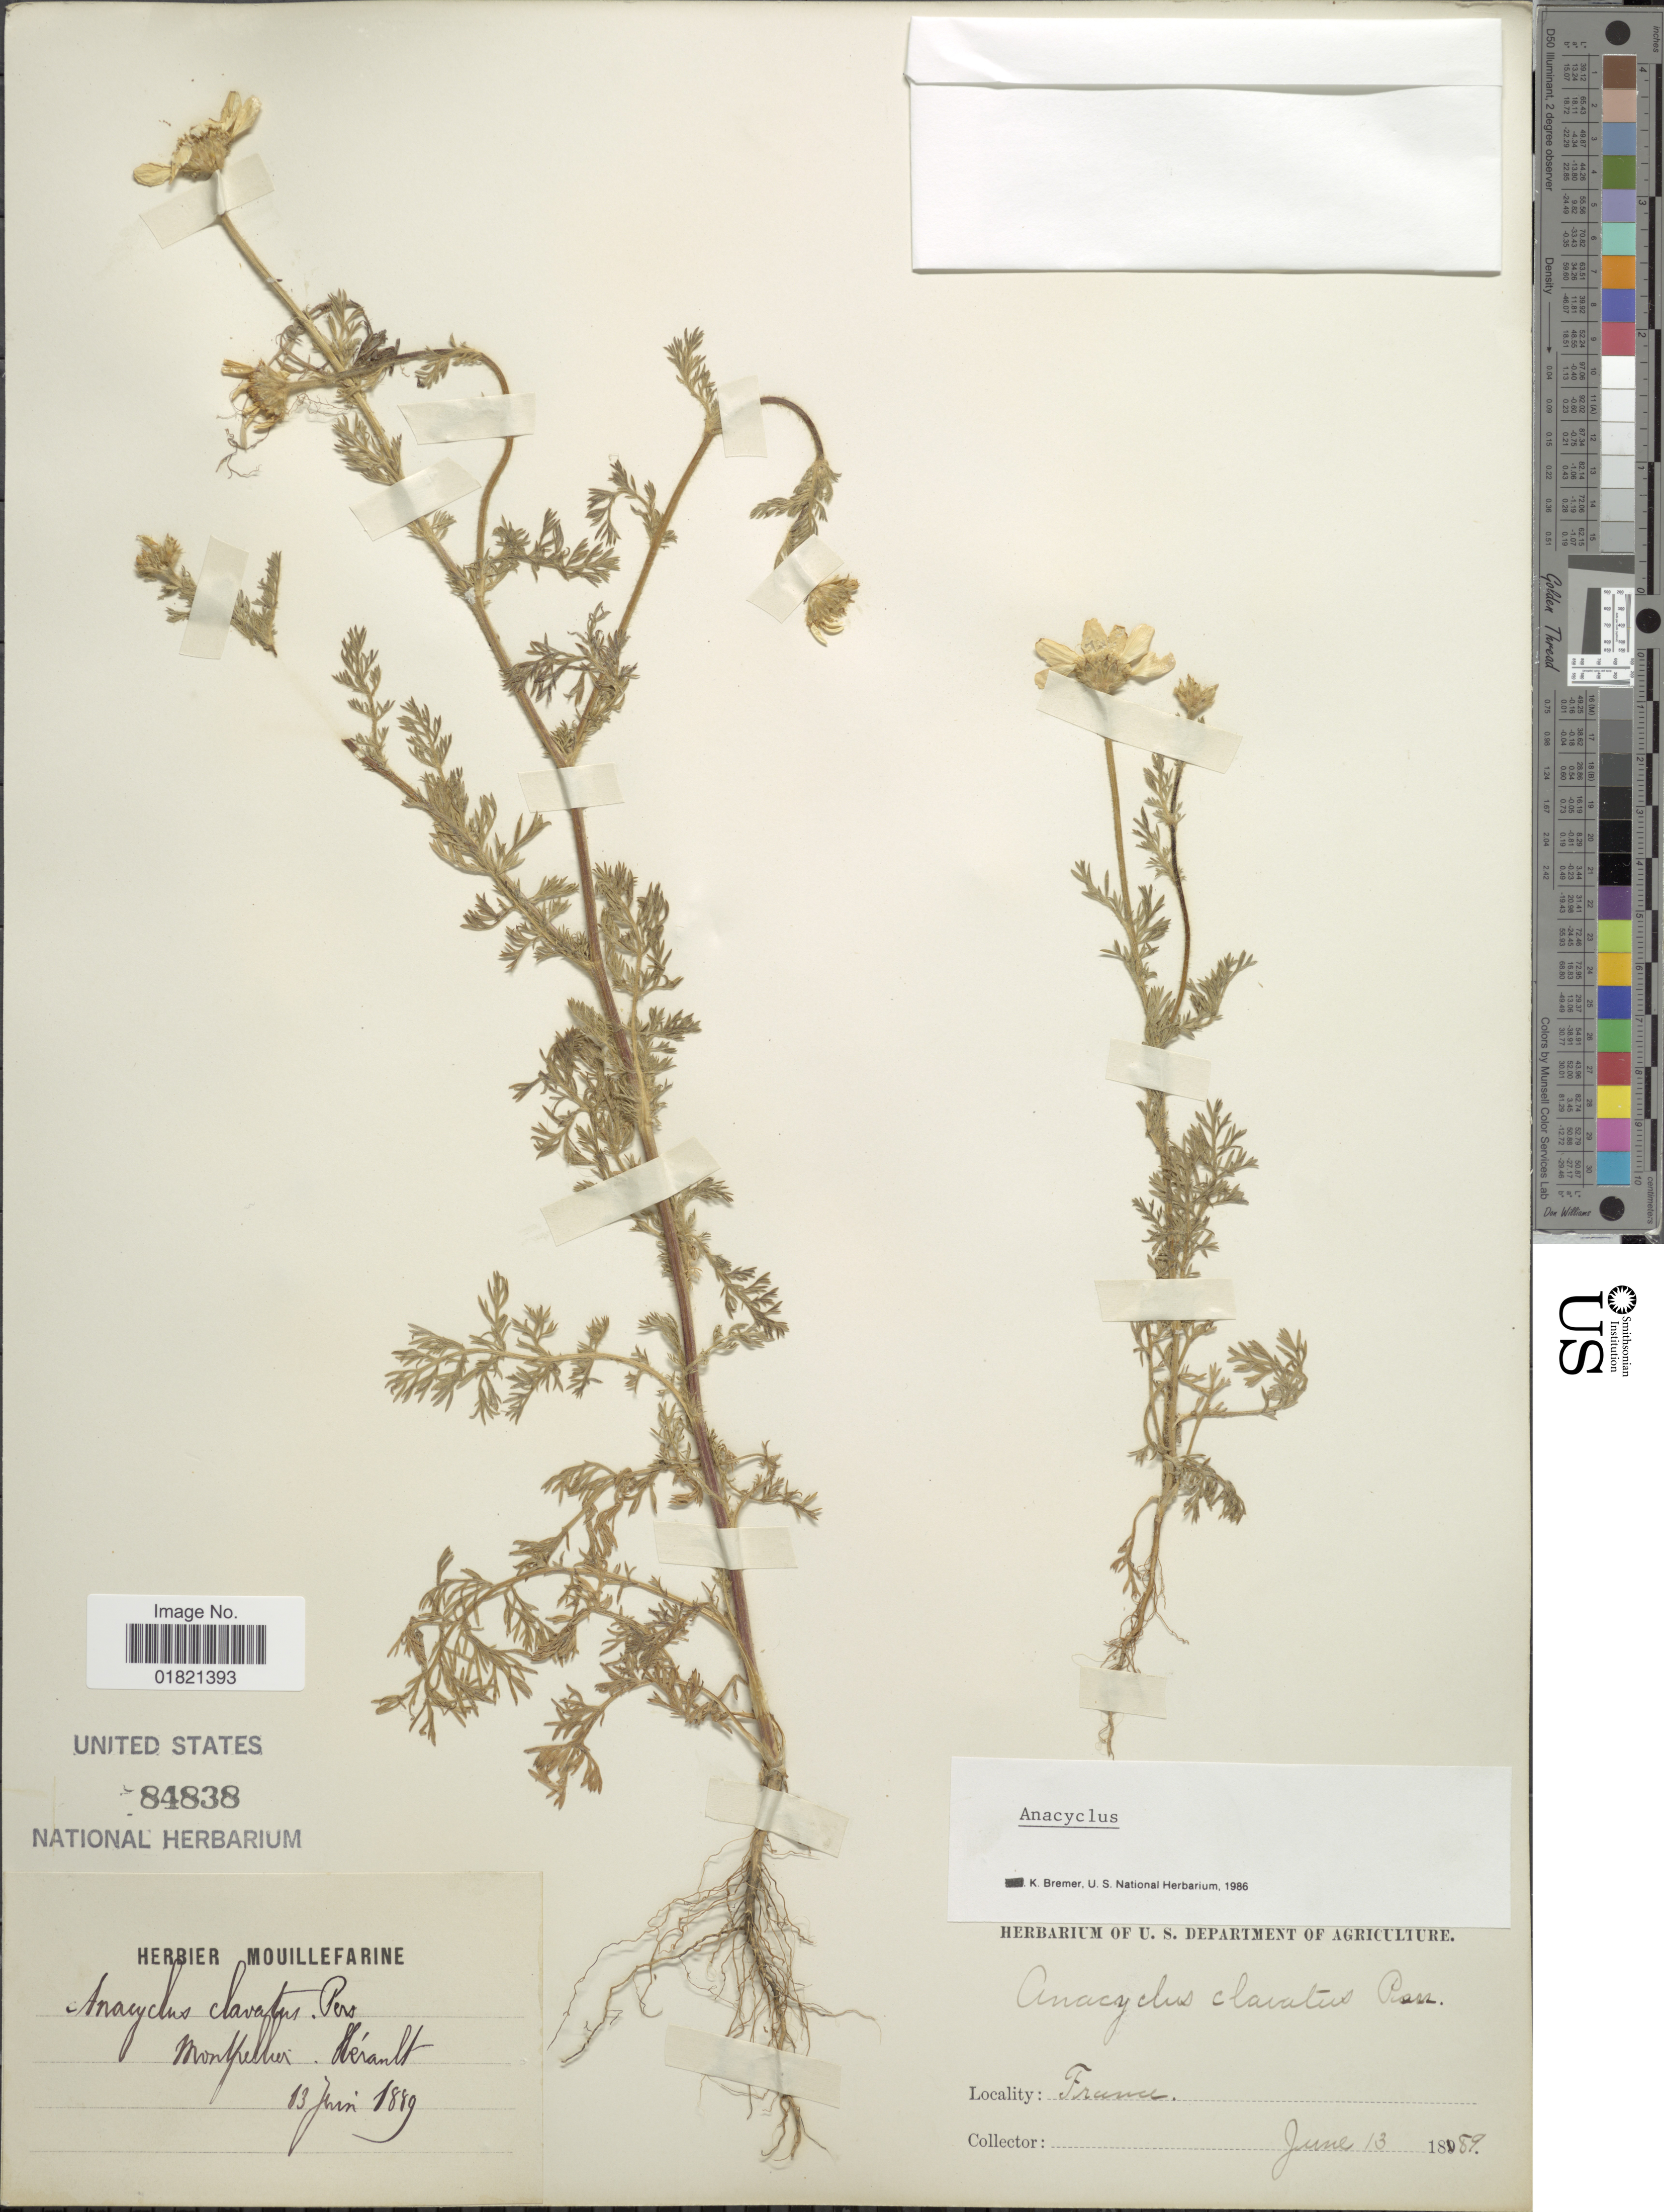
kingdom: Plantae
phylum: Tracheophyta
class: Magnoliopsida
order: Asterales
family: Asteraceae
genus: Anacyclus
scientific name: Anacyclus clavatus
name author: Pers.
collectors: ex herb. Mouillefarine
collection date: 1889-06-13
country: France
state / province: Occitanie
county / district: Hérault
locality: Montpellier, Hérault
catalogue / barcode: US 84838